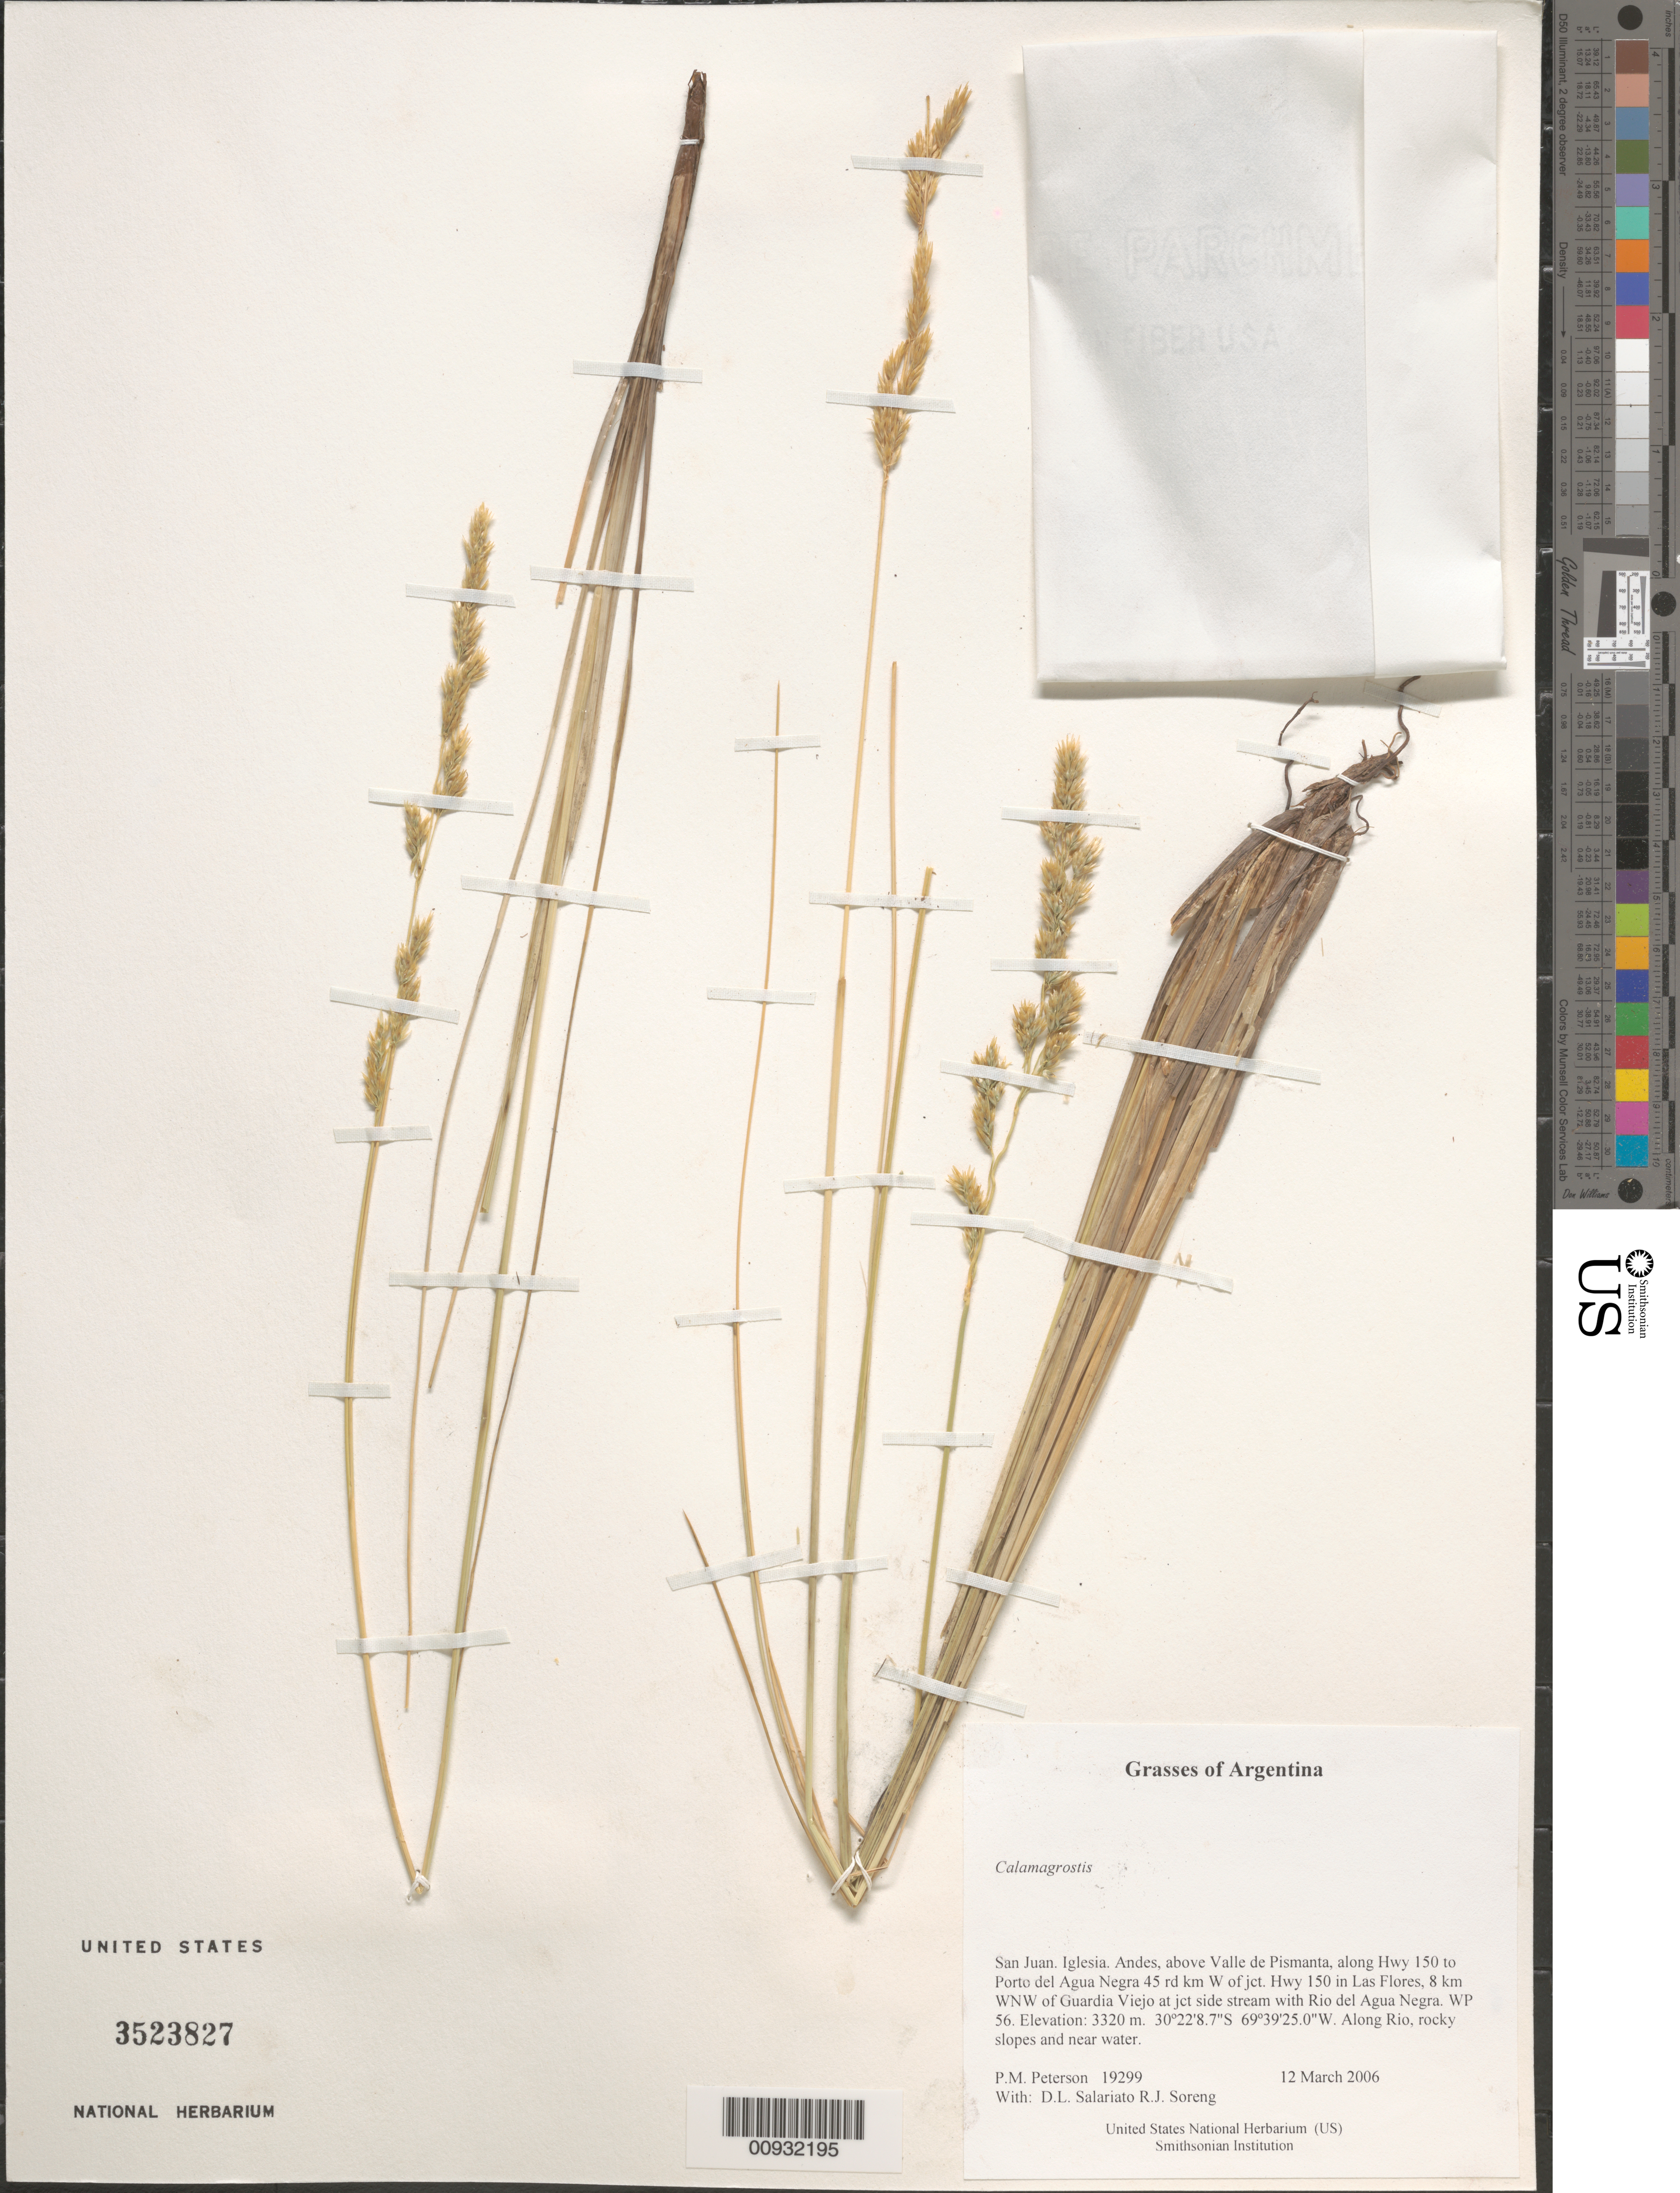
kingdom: Plantae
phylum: Tracheophyta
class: Liliopsida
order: Poales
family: Poaceae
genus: Deyeuxia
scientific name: Deyeuxia eminens var. inclusa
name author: Rúgolo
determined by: Rúgolo de Agrasar, Z. E.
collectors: P. M. Peterson, R. J. Soreng, D. Salariato & A. Panizza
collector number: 19299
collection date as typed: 12 Mar 2006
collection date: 2006-03-12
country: Argentina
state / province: San Juan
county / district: Iglesia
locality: Andes, above Valle de Pismanta, along Hwy 150 to Porto del Agua Negra 45 rd km W of jct. Hwy 150 in Las Flores, 8 km WNW of Guardia Viejo at jct side stream with Rio del Agua Negra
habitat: Along Rio, rocky slopes and near water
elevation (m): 3320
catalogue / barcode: US 3523827